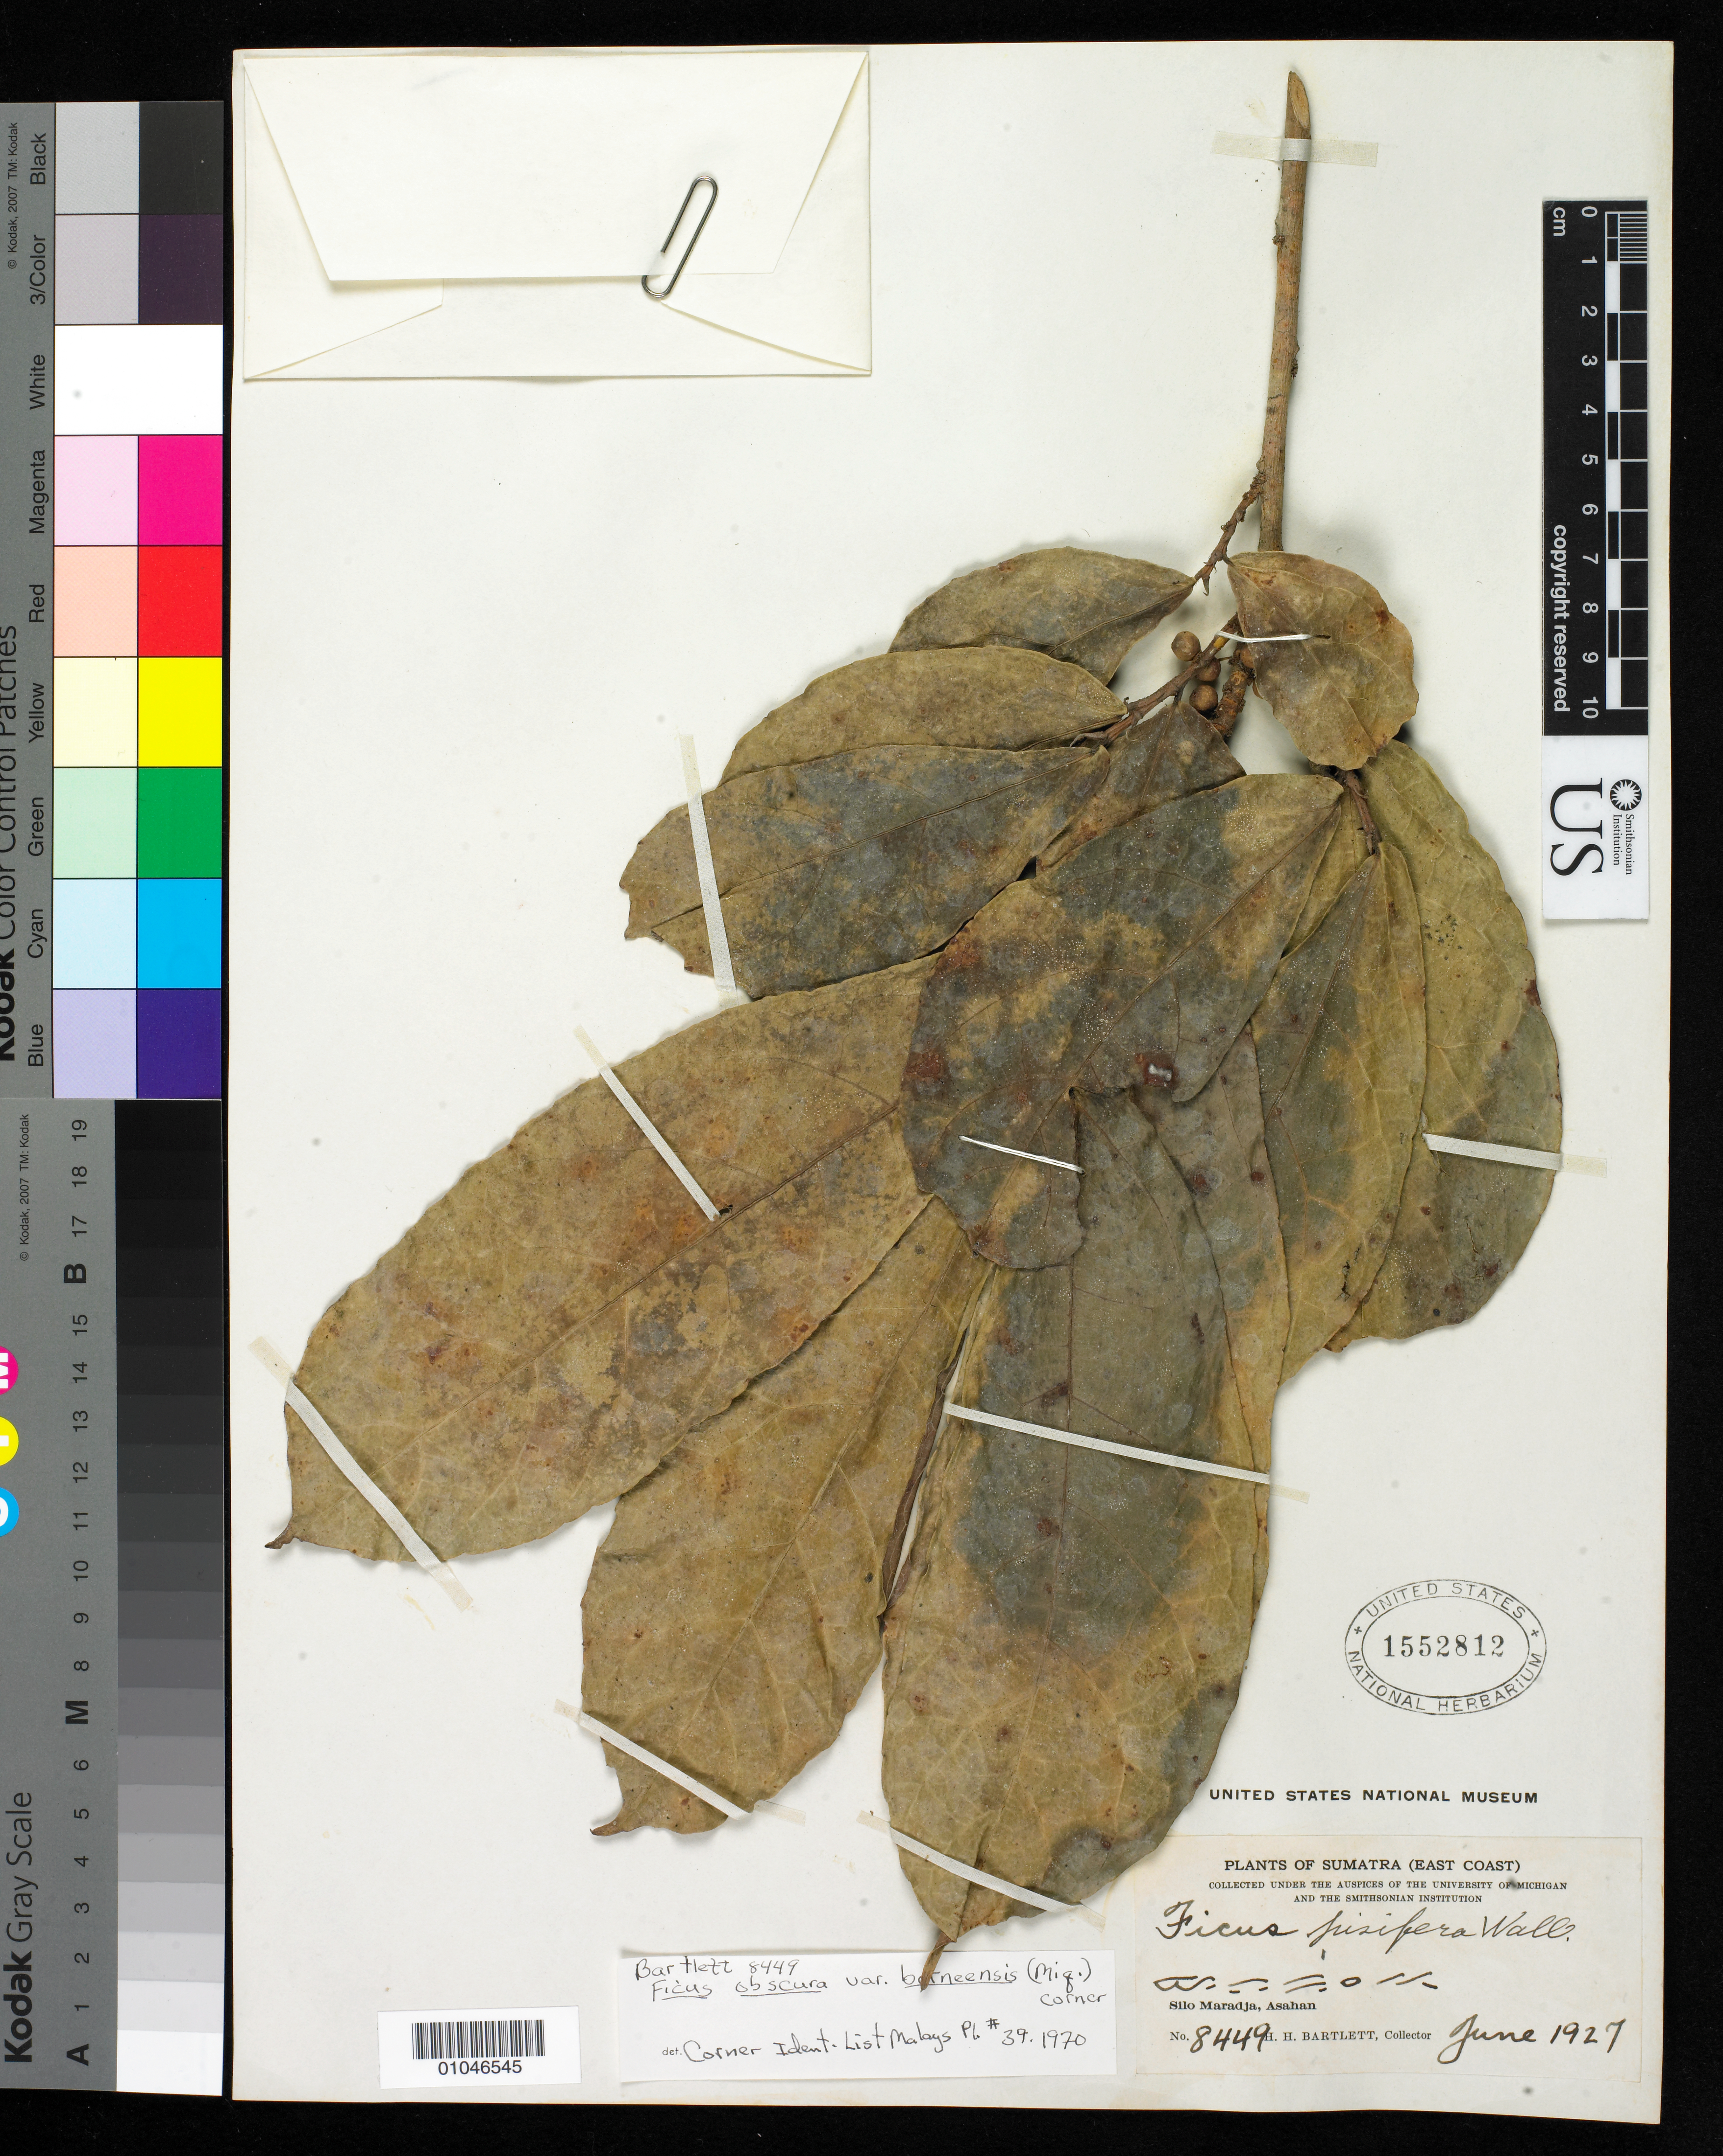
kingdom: Plantae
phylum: Tracheophyta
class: Magnoliopsida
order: Rosales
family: Moraceae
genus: Ficus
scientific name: Ficus obscura var. borneensis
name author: (Miq.) Corner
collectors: H. H. Bartlett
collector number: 8449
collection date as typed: Jun 1927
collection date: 1927-06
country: Indonesia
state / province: Sumatra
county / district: Sumatera Utara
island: Sumatra I.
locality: (East Coast) Silo Maradja, Asahan, Sumatra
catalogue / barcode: US 1552812